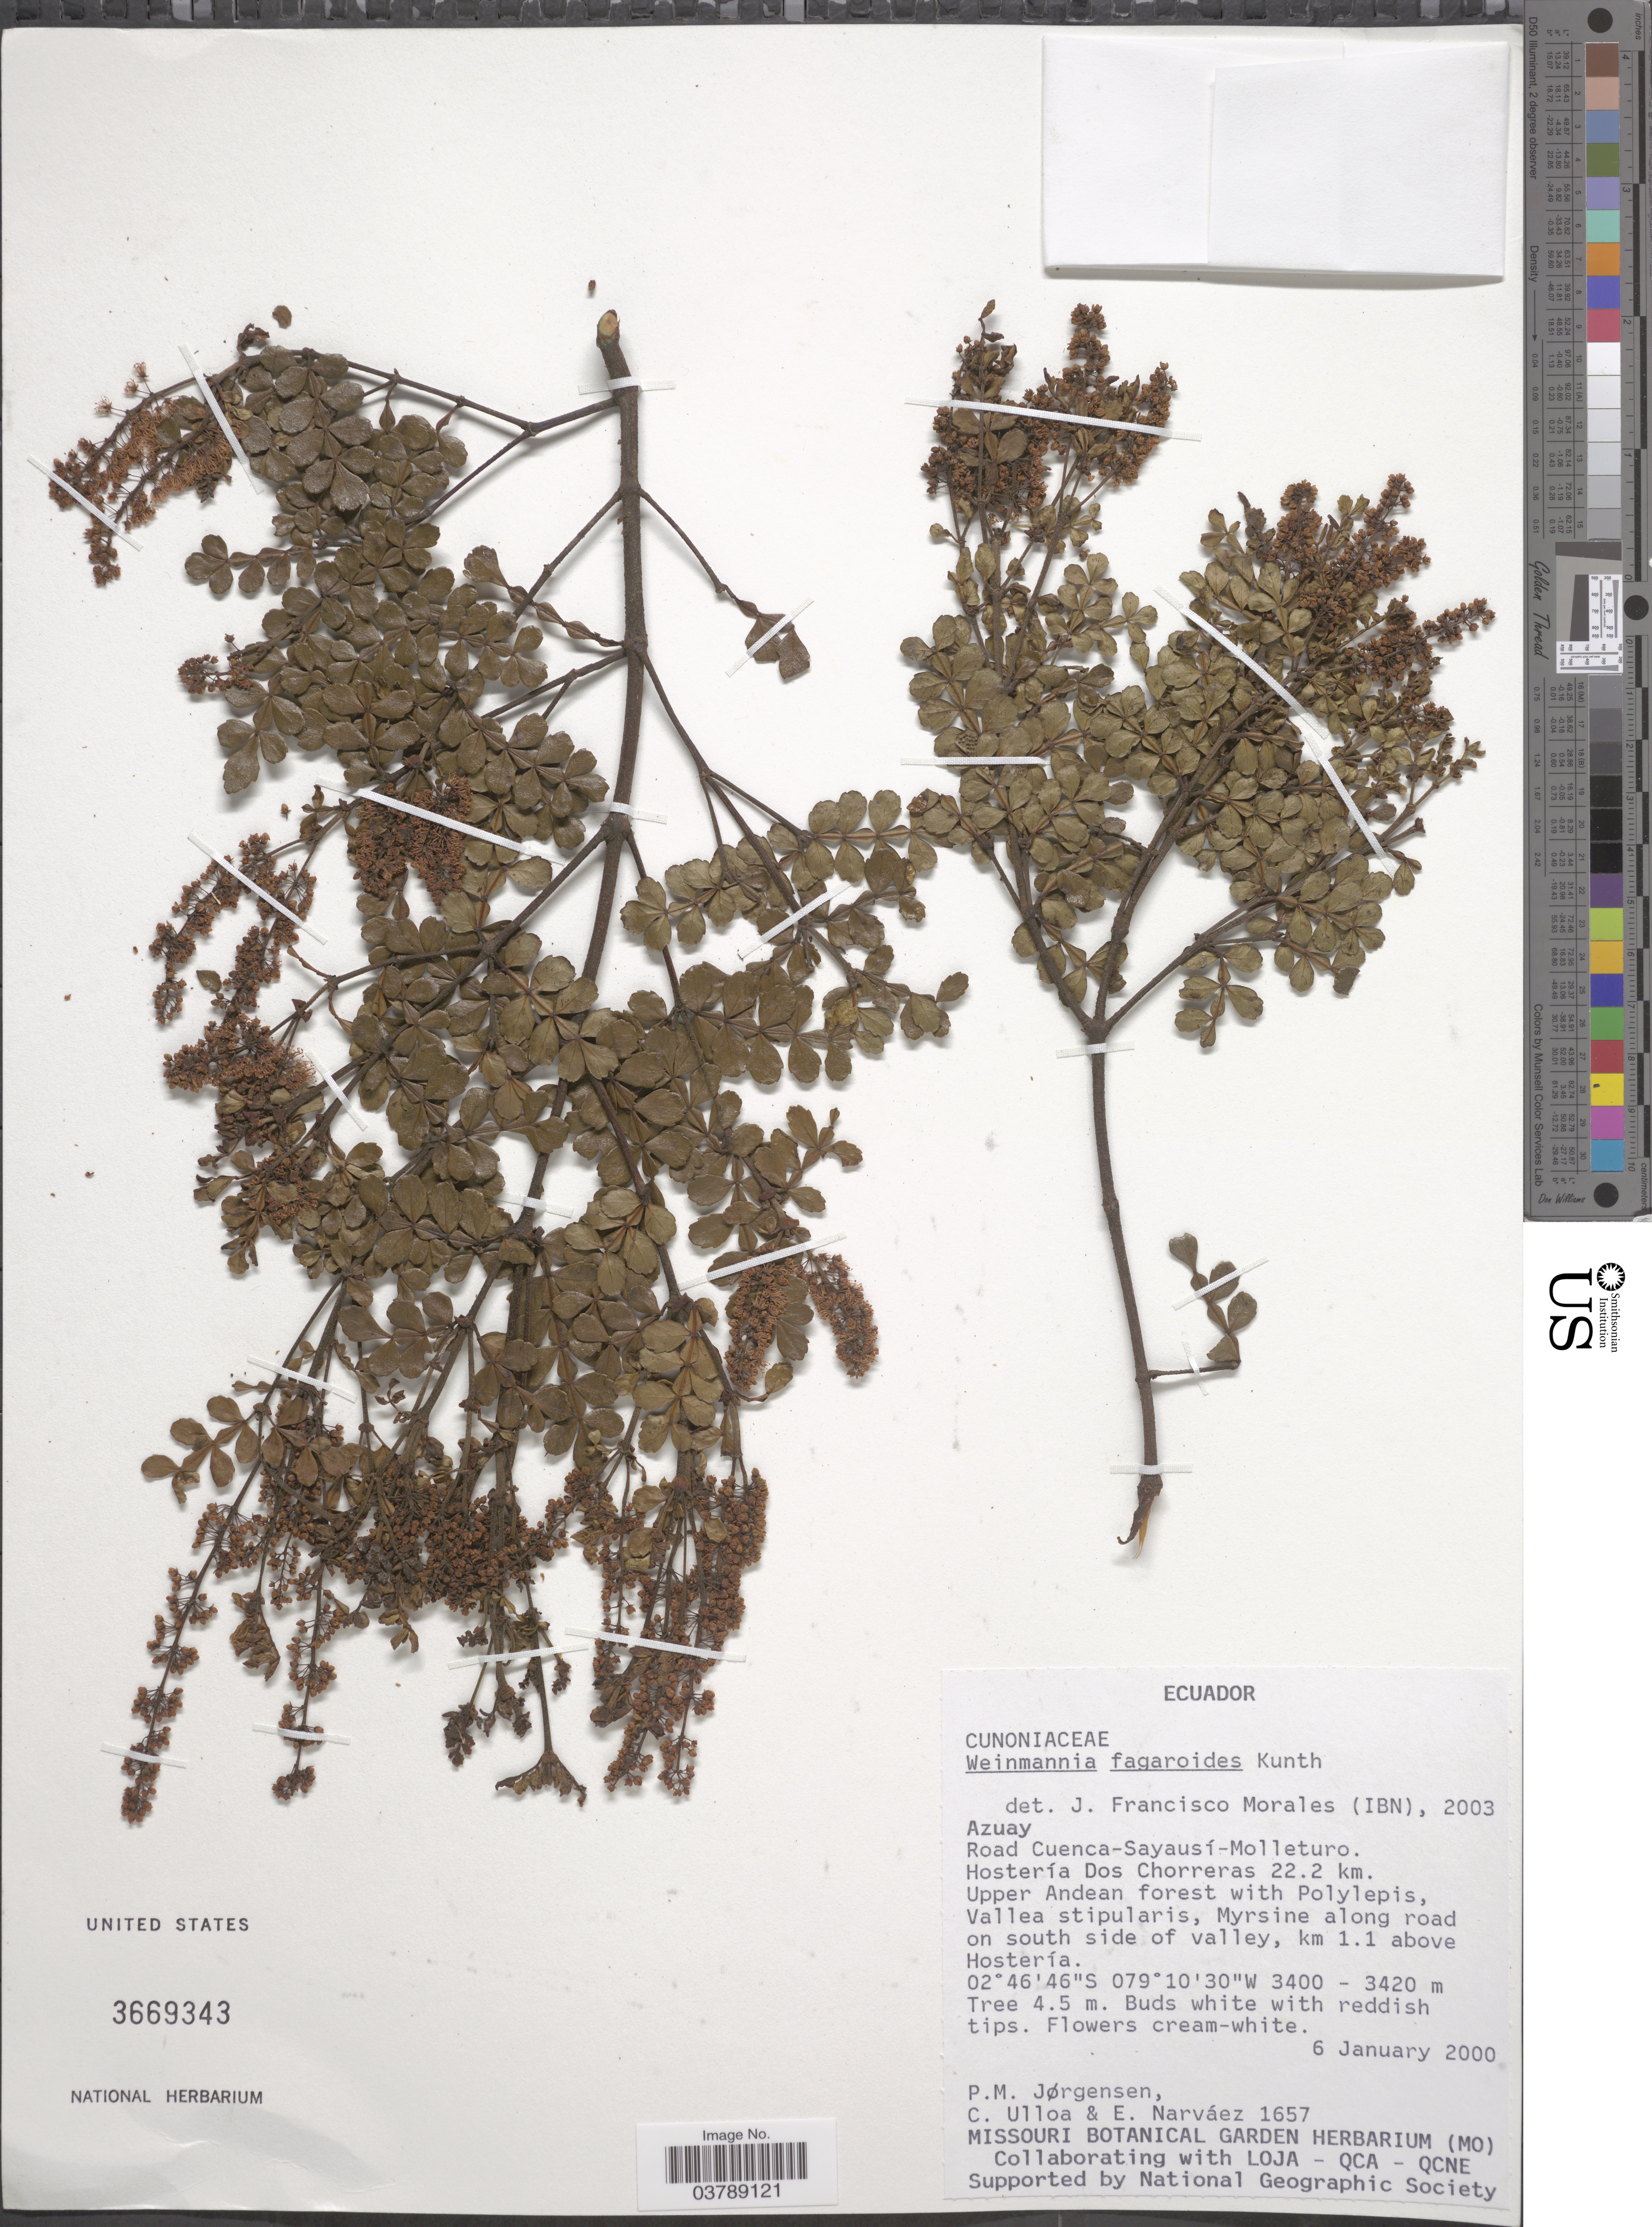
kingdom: Plantae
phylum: Tracheophyta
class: Magnoliopsida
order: Oxalidales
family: Cunoniaceae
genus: Weinmannia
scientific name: Weinmannia fagaroides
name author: Kunth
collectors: P. Jørgensen, C. Ulloa & E. Narváez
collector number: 1657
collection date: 2000-01-06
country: Ecuador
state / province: Azuay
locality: Road Cuenca-Sayausí-Molleturo. Hostería Dos Chorreras 22.2 km. Along road on south side of valley, km 1.1 above Hostería.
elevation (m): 3340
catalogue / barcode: US 3669343